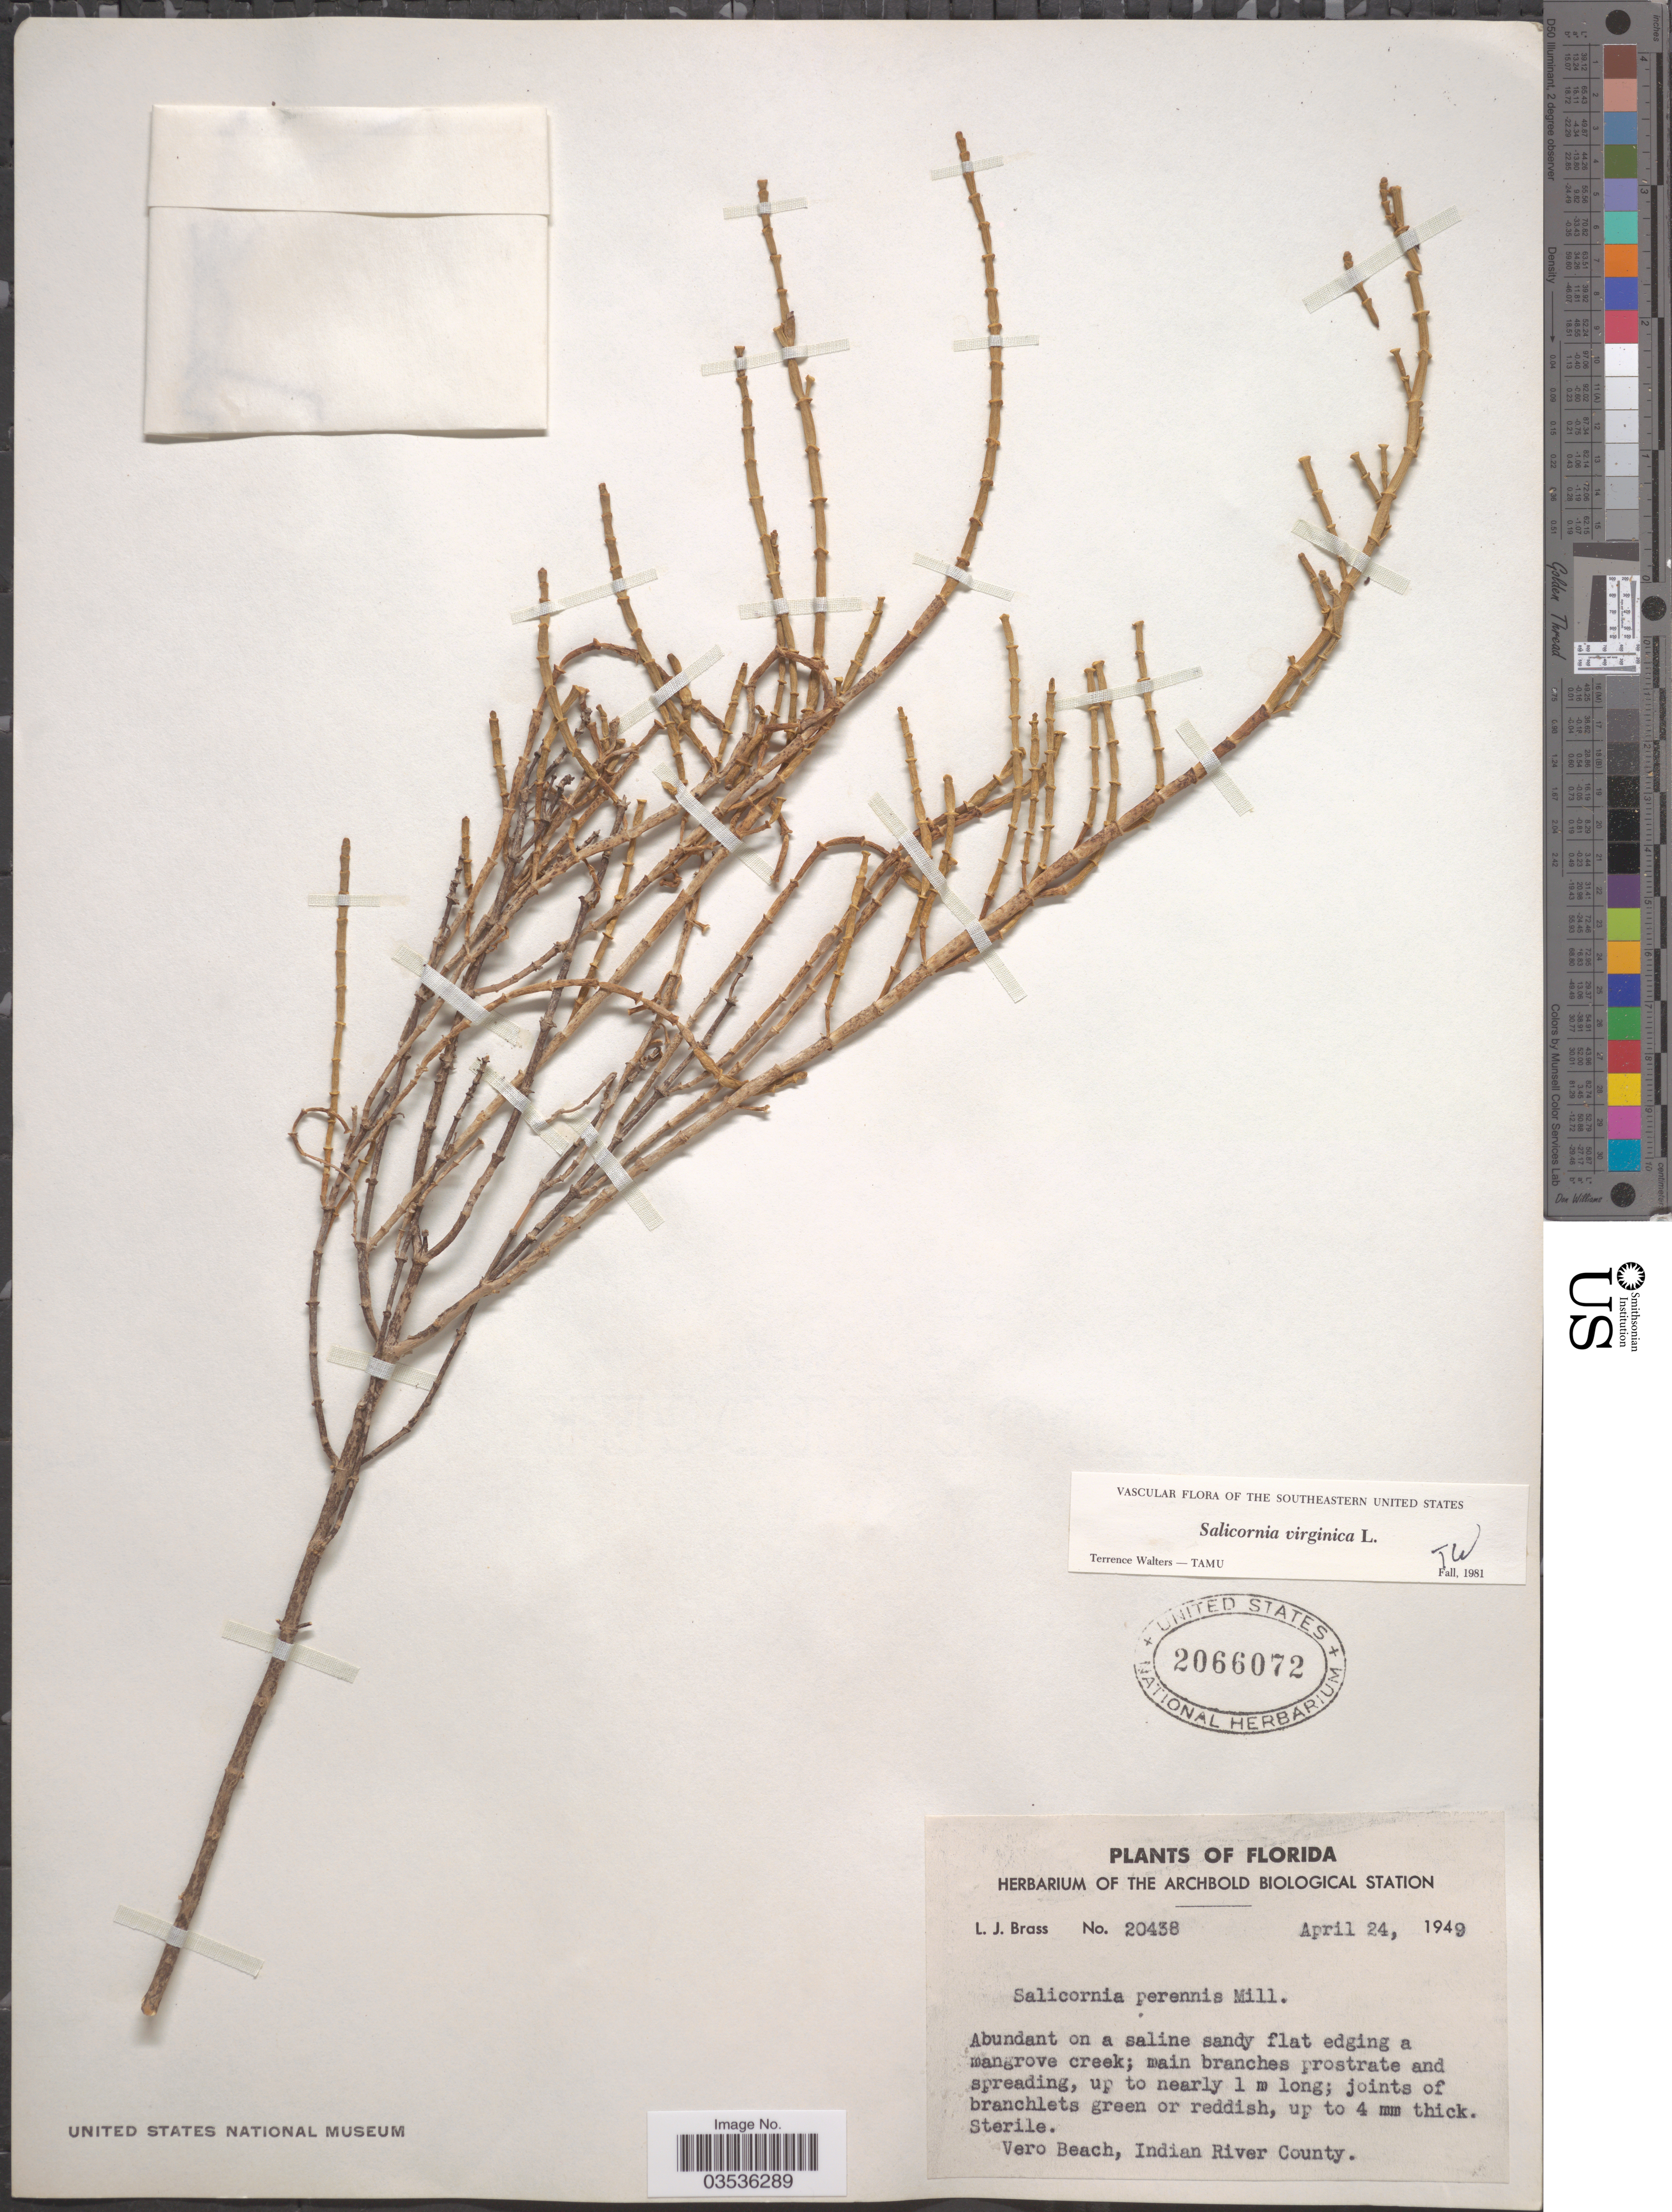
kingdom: Plantae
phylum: Tracheophyta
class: Magnoliopsida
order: Caryophyllales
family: Amaranthaceae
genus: Salicornia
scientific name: Salicornia ambigua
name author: Michx.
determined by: Strong, Mark T., (BOT), Smithsonian Institution - National Museum of Natural History (UNITED STATES)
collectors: L. J. Brass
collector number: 20438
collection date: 1949-04-24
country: United States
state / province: Florida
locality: Vero Beach, Indian River County.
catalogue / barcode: US 2066072